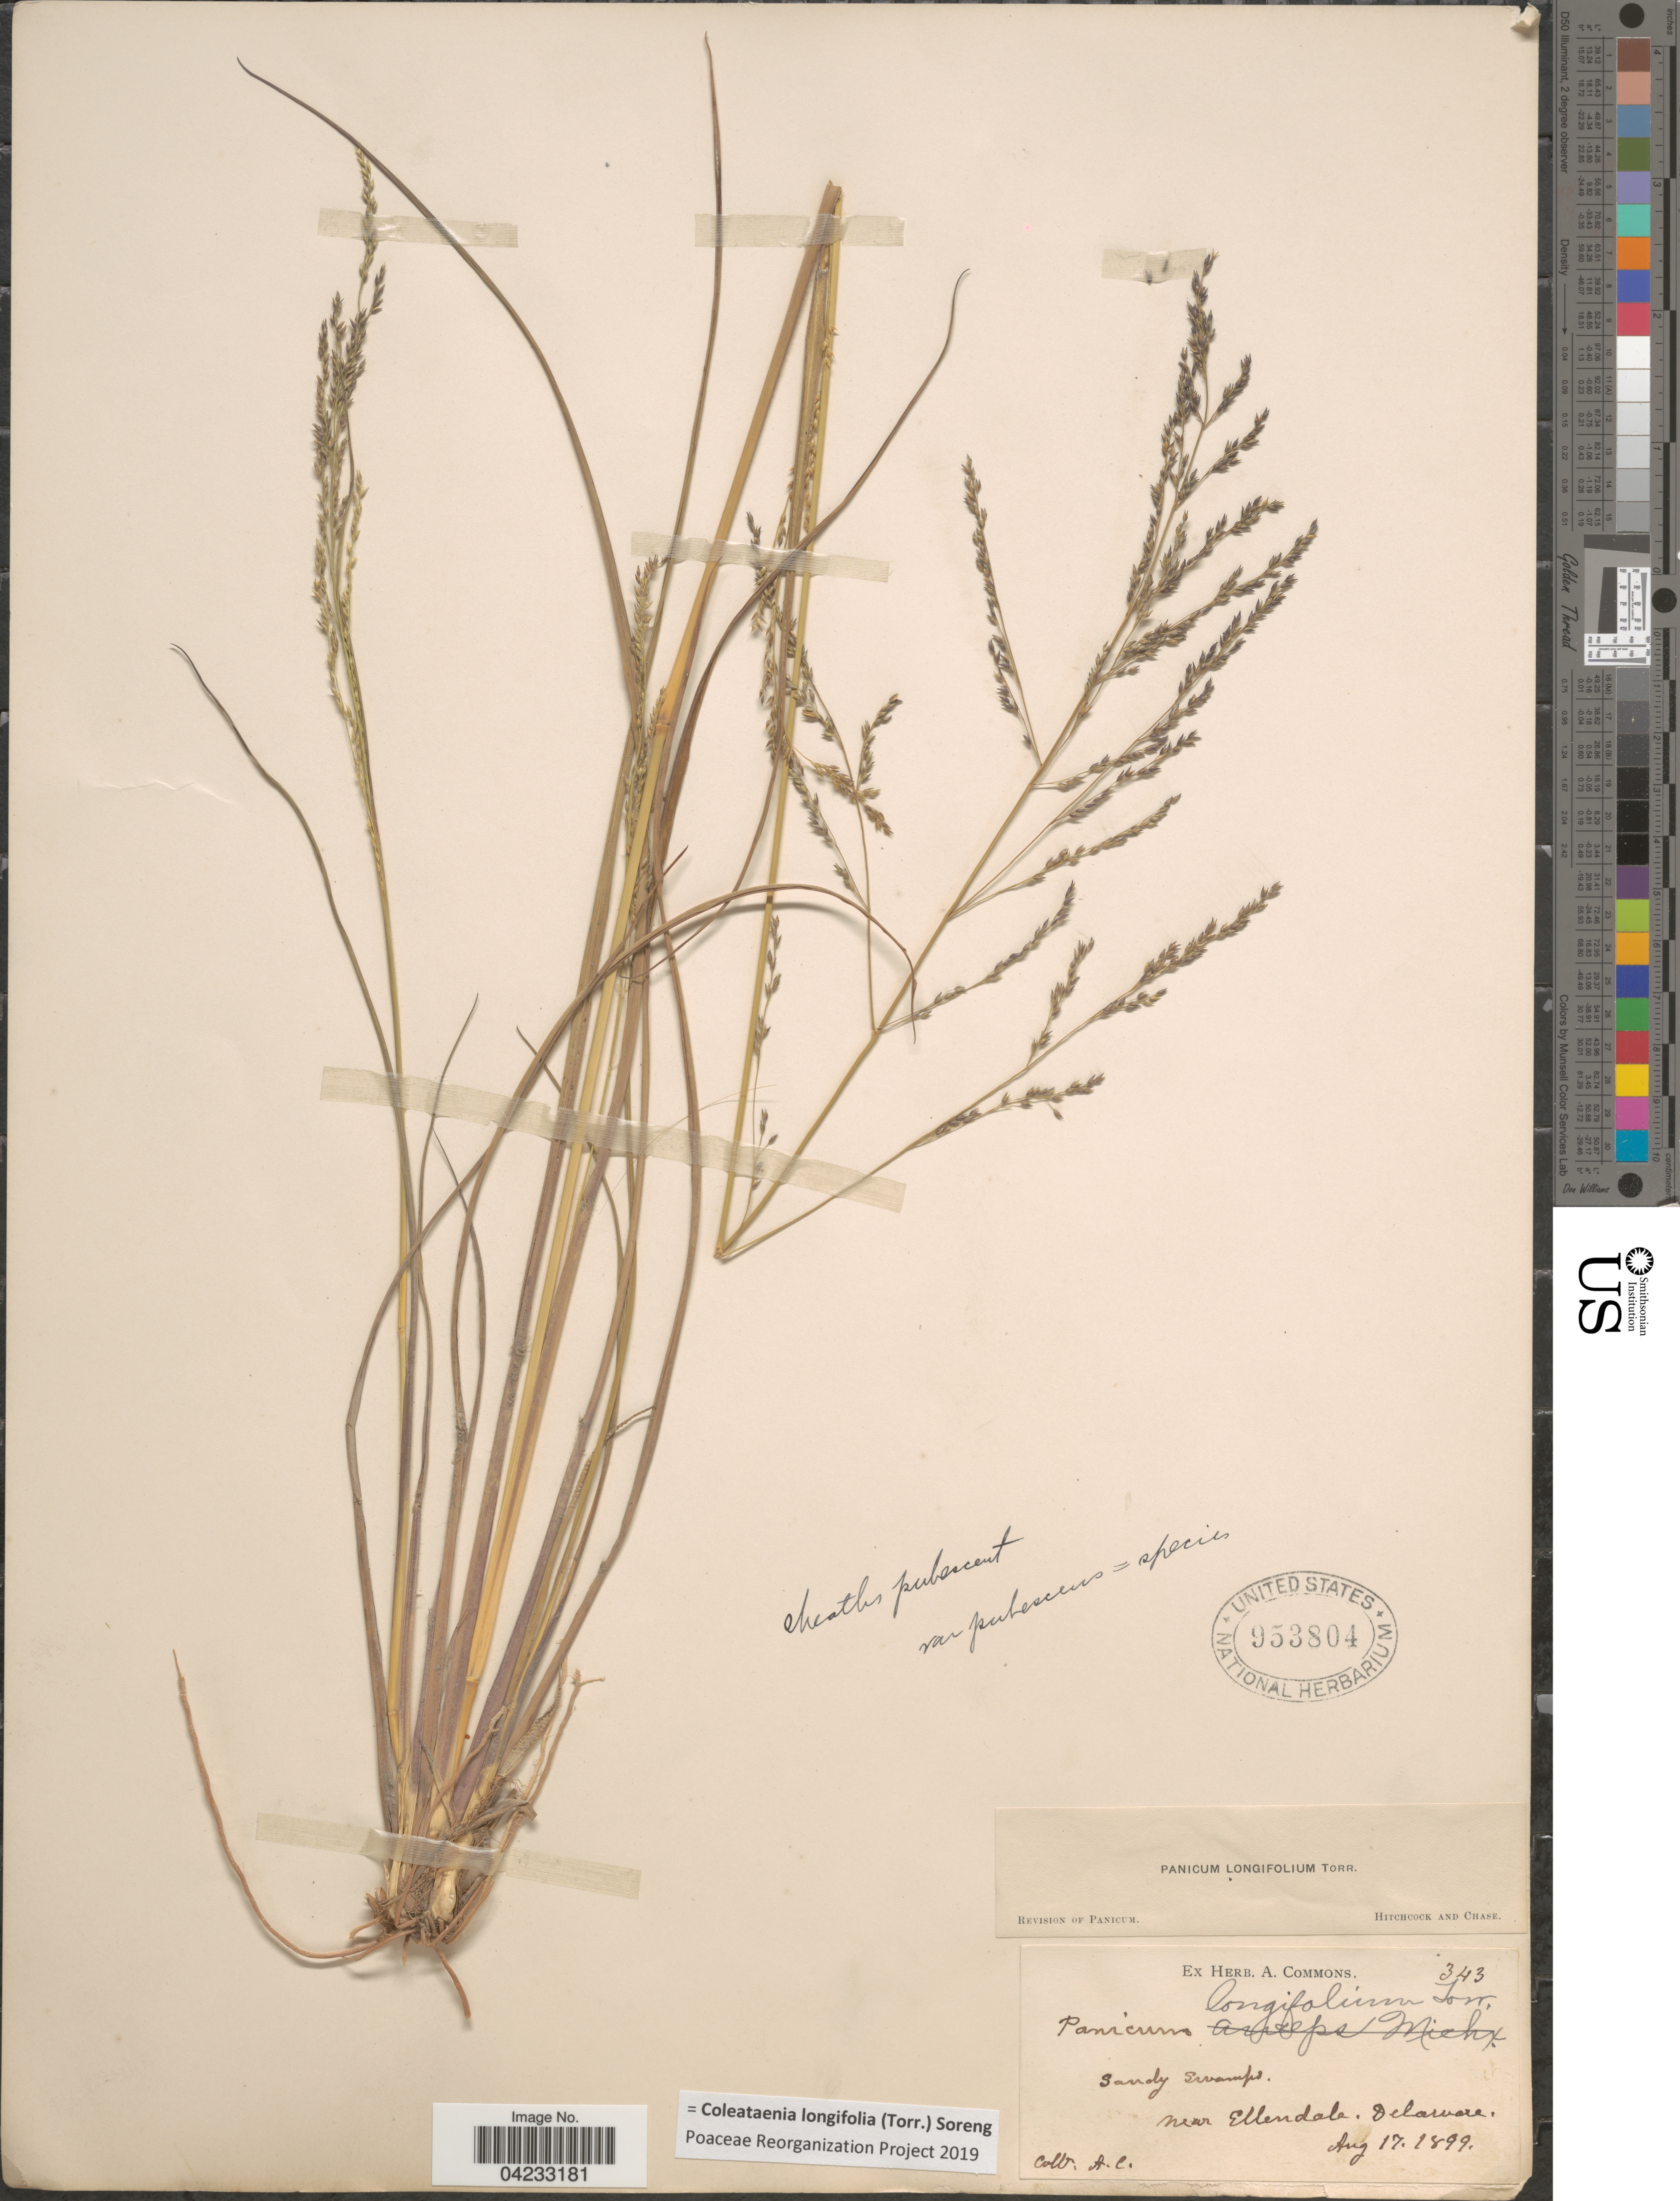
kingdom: Plantae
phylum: Tracheophyta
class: Liliopsida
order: Poales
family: Poaceae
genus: Coleataenia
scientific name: Coleataenia longifolia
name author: (Torr.) Soreng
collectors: A. Commons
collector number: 343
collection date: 1899-08-17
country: United States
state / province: Delaware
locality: Sandy swamps. Near Ellendale.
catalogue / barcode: US 953804